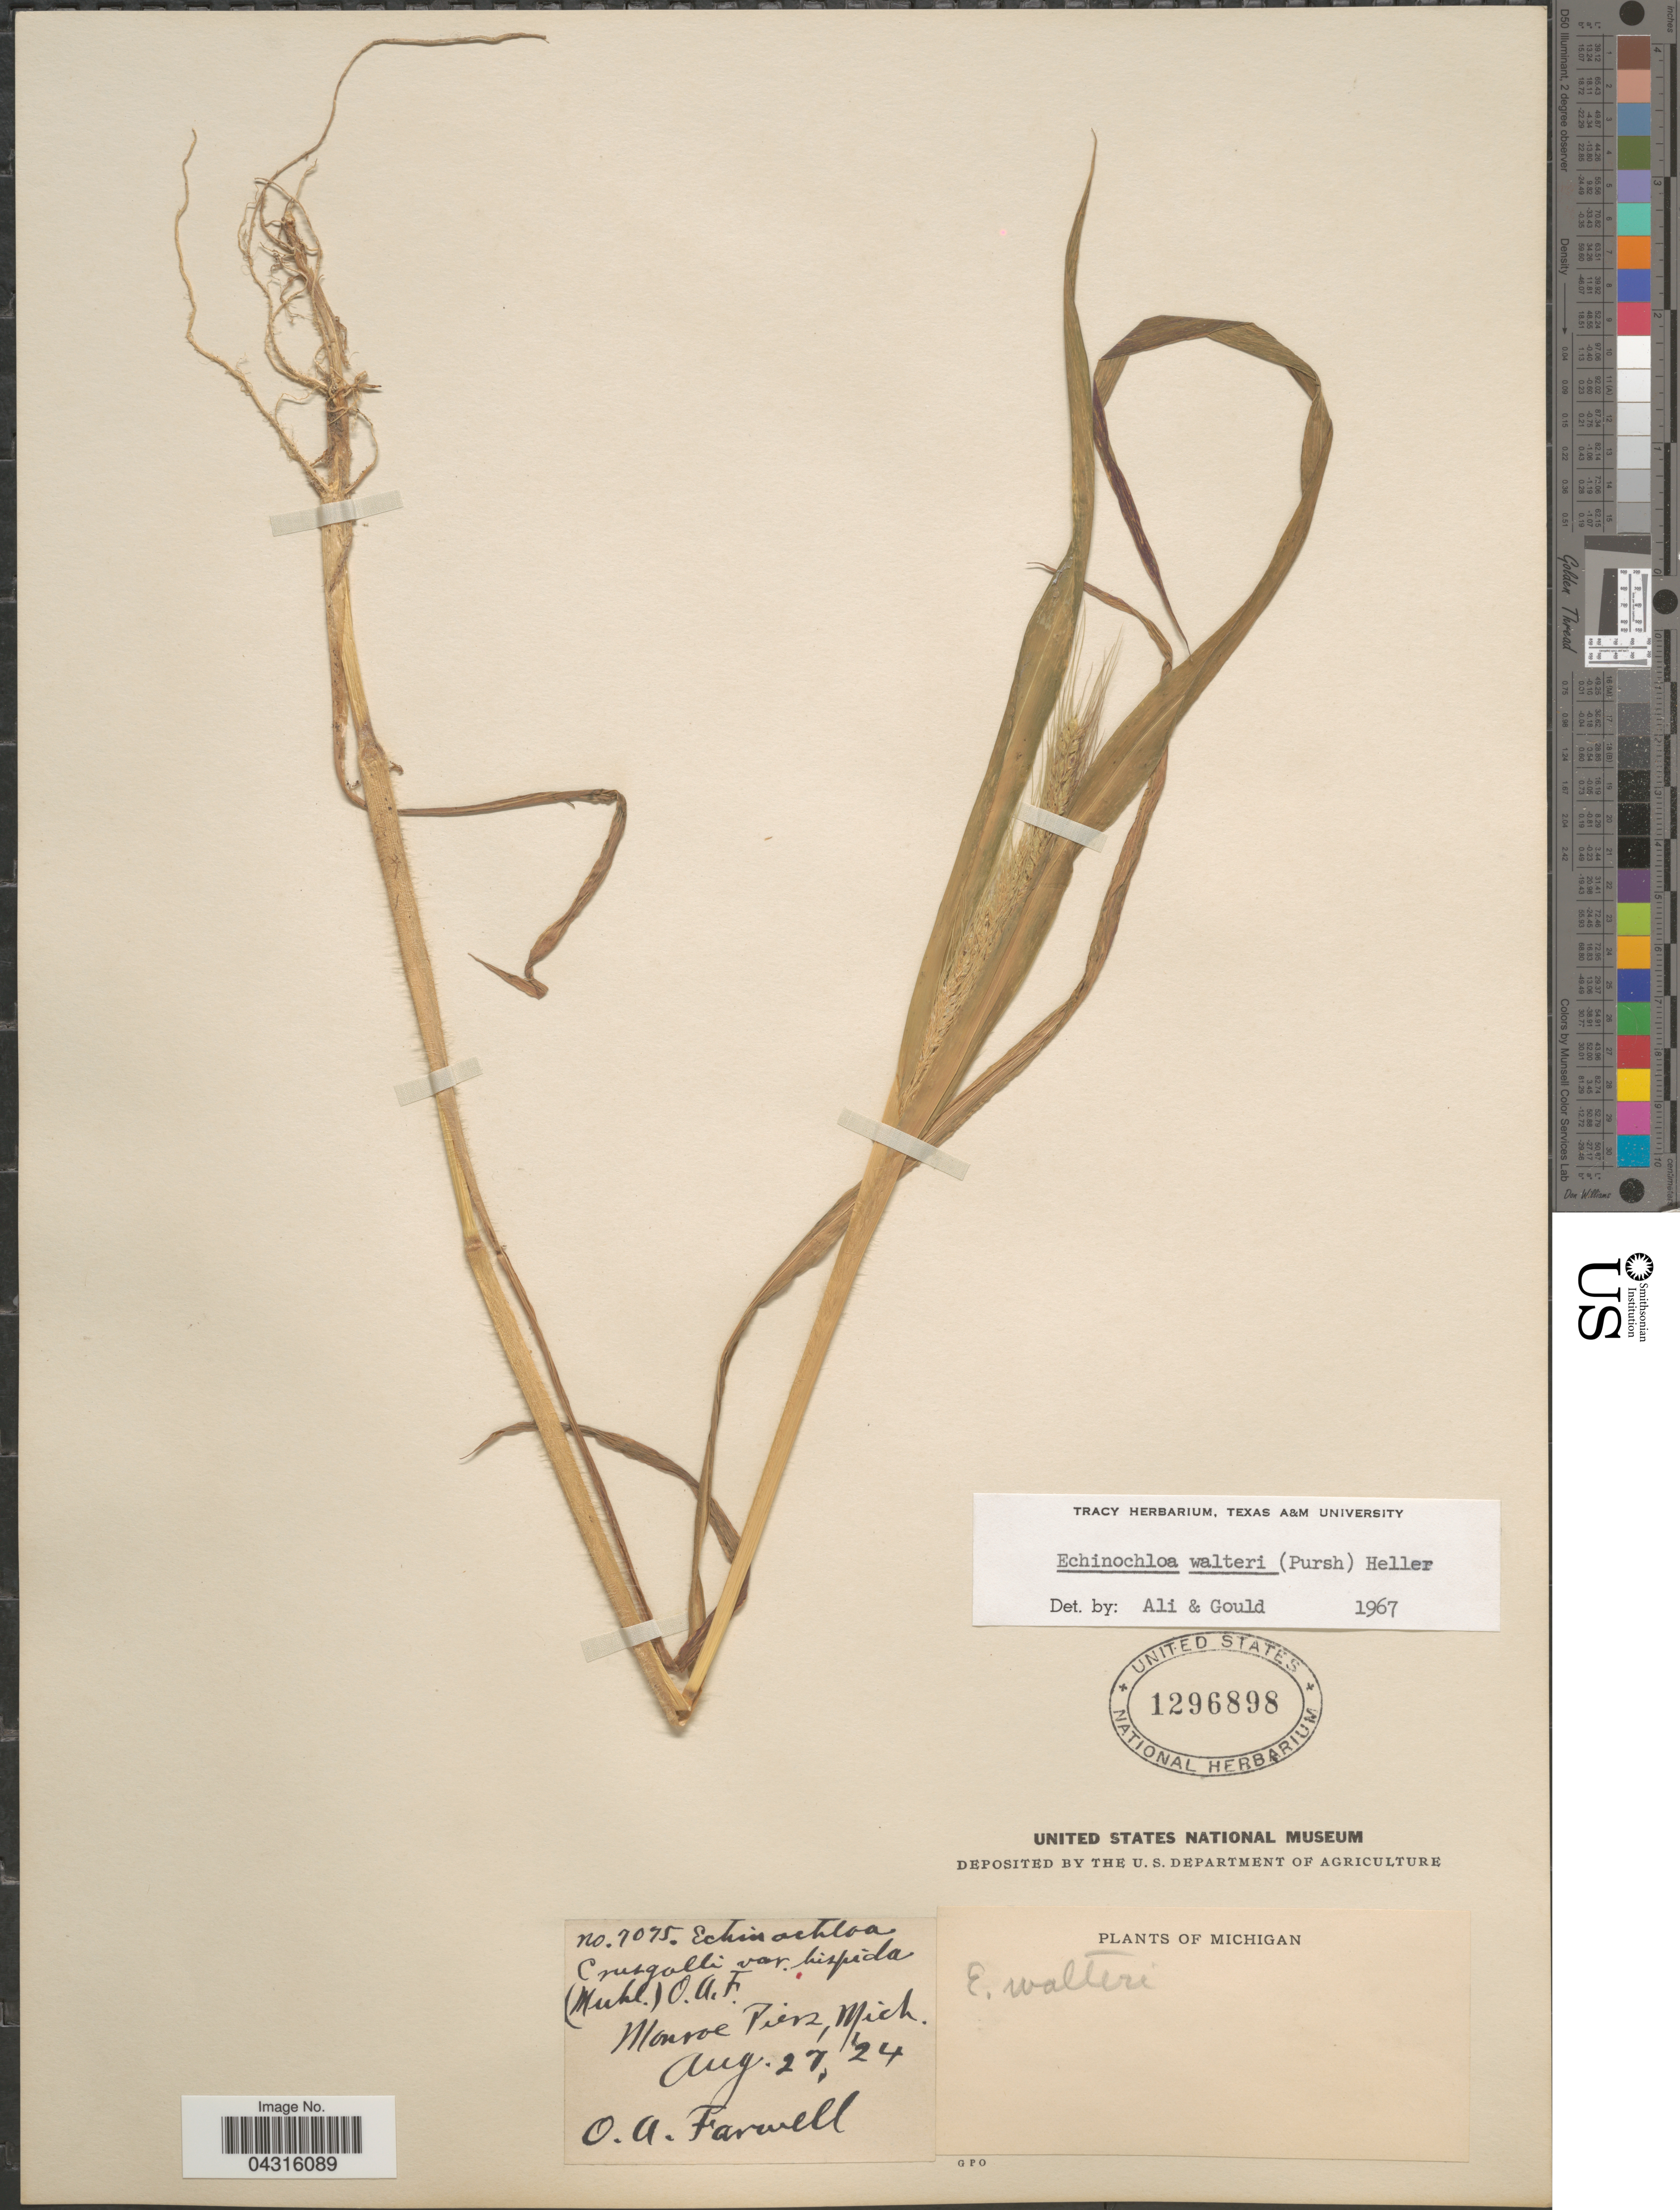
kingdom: Plantae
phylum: Tracheophyta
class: Liliopsida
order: Poales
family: Poaceae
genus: Echinochloa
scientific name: Echinochloa walteri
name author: (Pursh) A. Heller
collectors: O. Farwell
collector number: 7075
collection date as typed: Transcribed d/m/y: 27/8/24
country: United States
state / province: Michigan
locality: Monroe Pierz.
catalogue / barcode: US 1296898